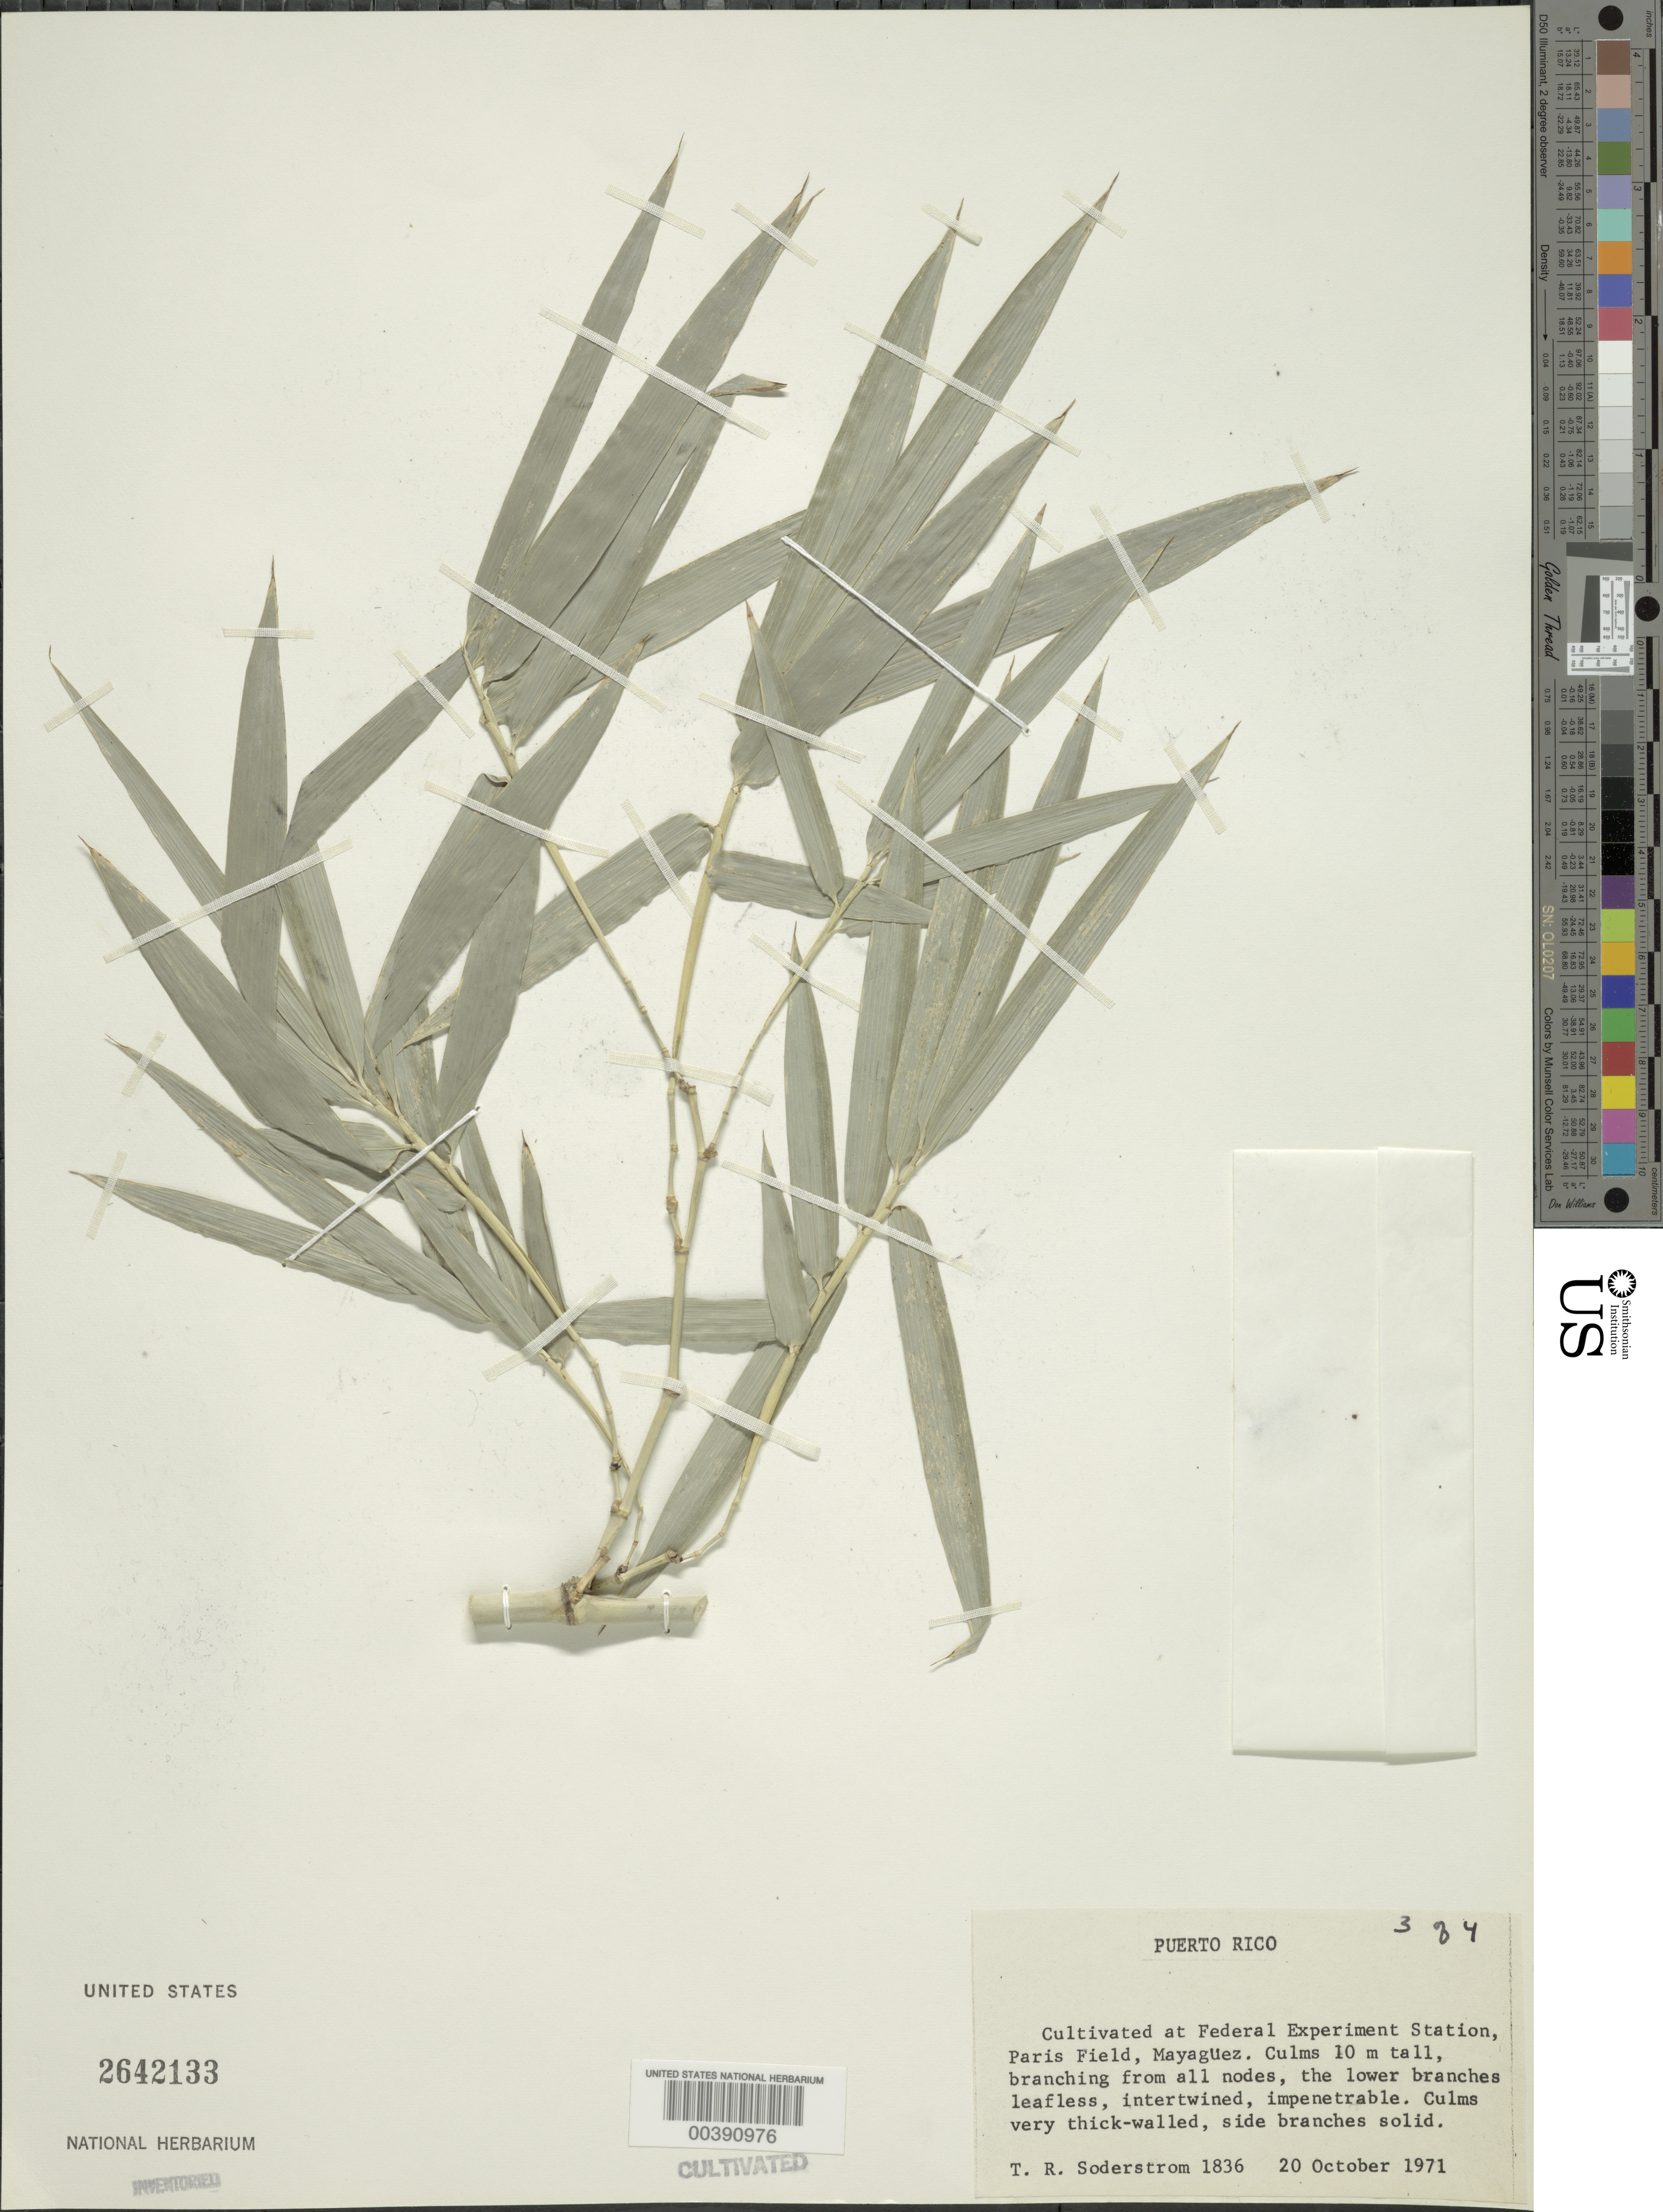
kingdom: Plantae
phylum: Tracheophyta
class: Liliopsida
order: Poales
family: Poaceae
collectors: T. R. Soderstrom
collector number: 1836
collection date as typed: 20 Oct 1971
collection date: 1971-10-20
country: Puerto Rico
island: Greater Antilles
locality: Mayaguez, federal experiment station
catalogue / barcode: US 2642133